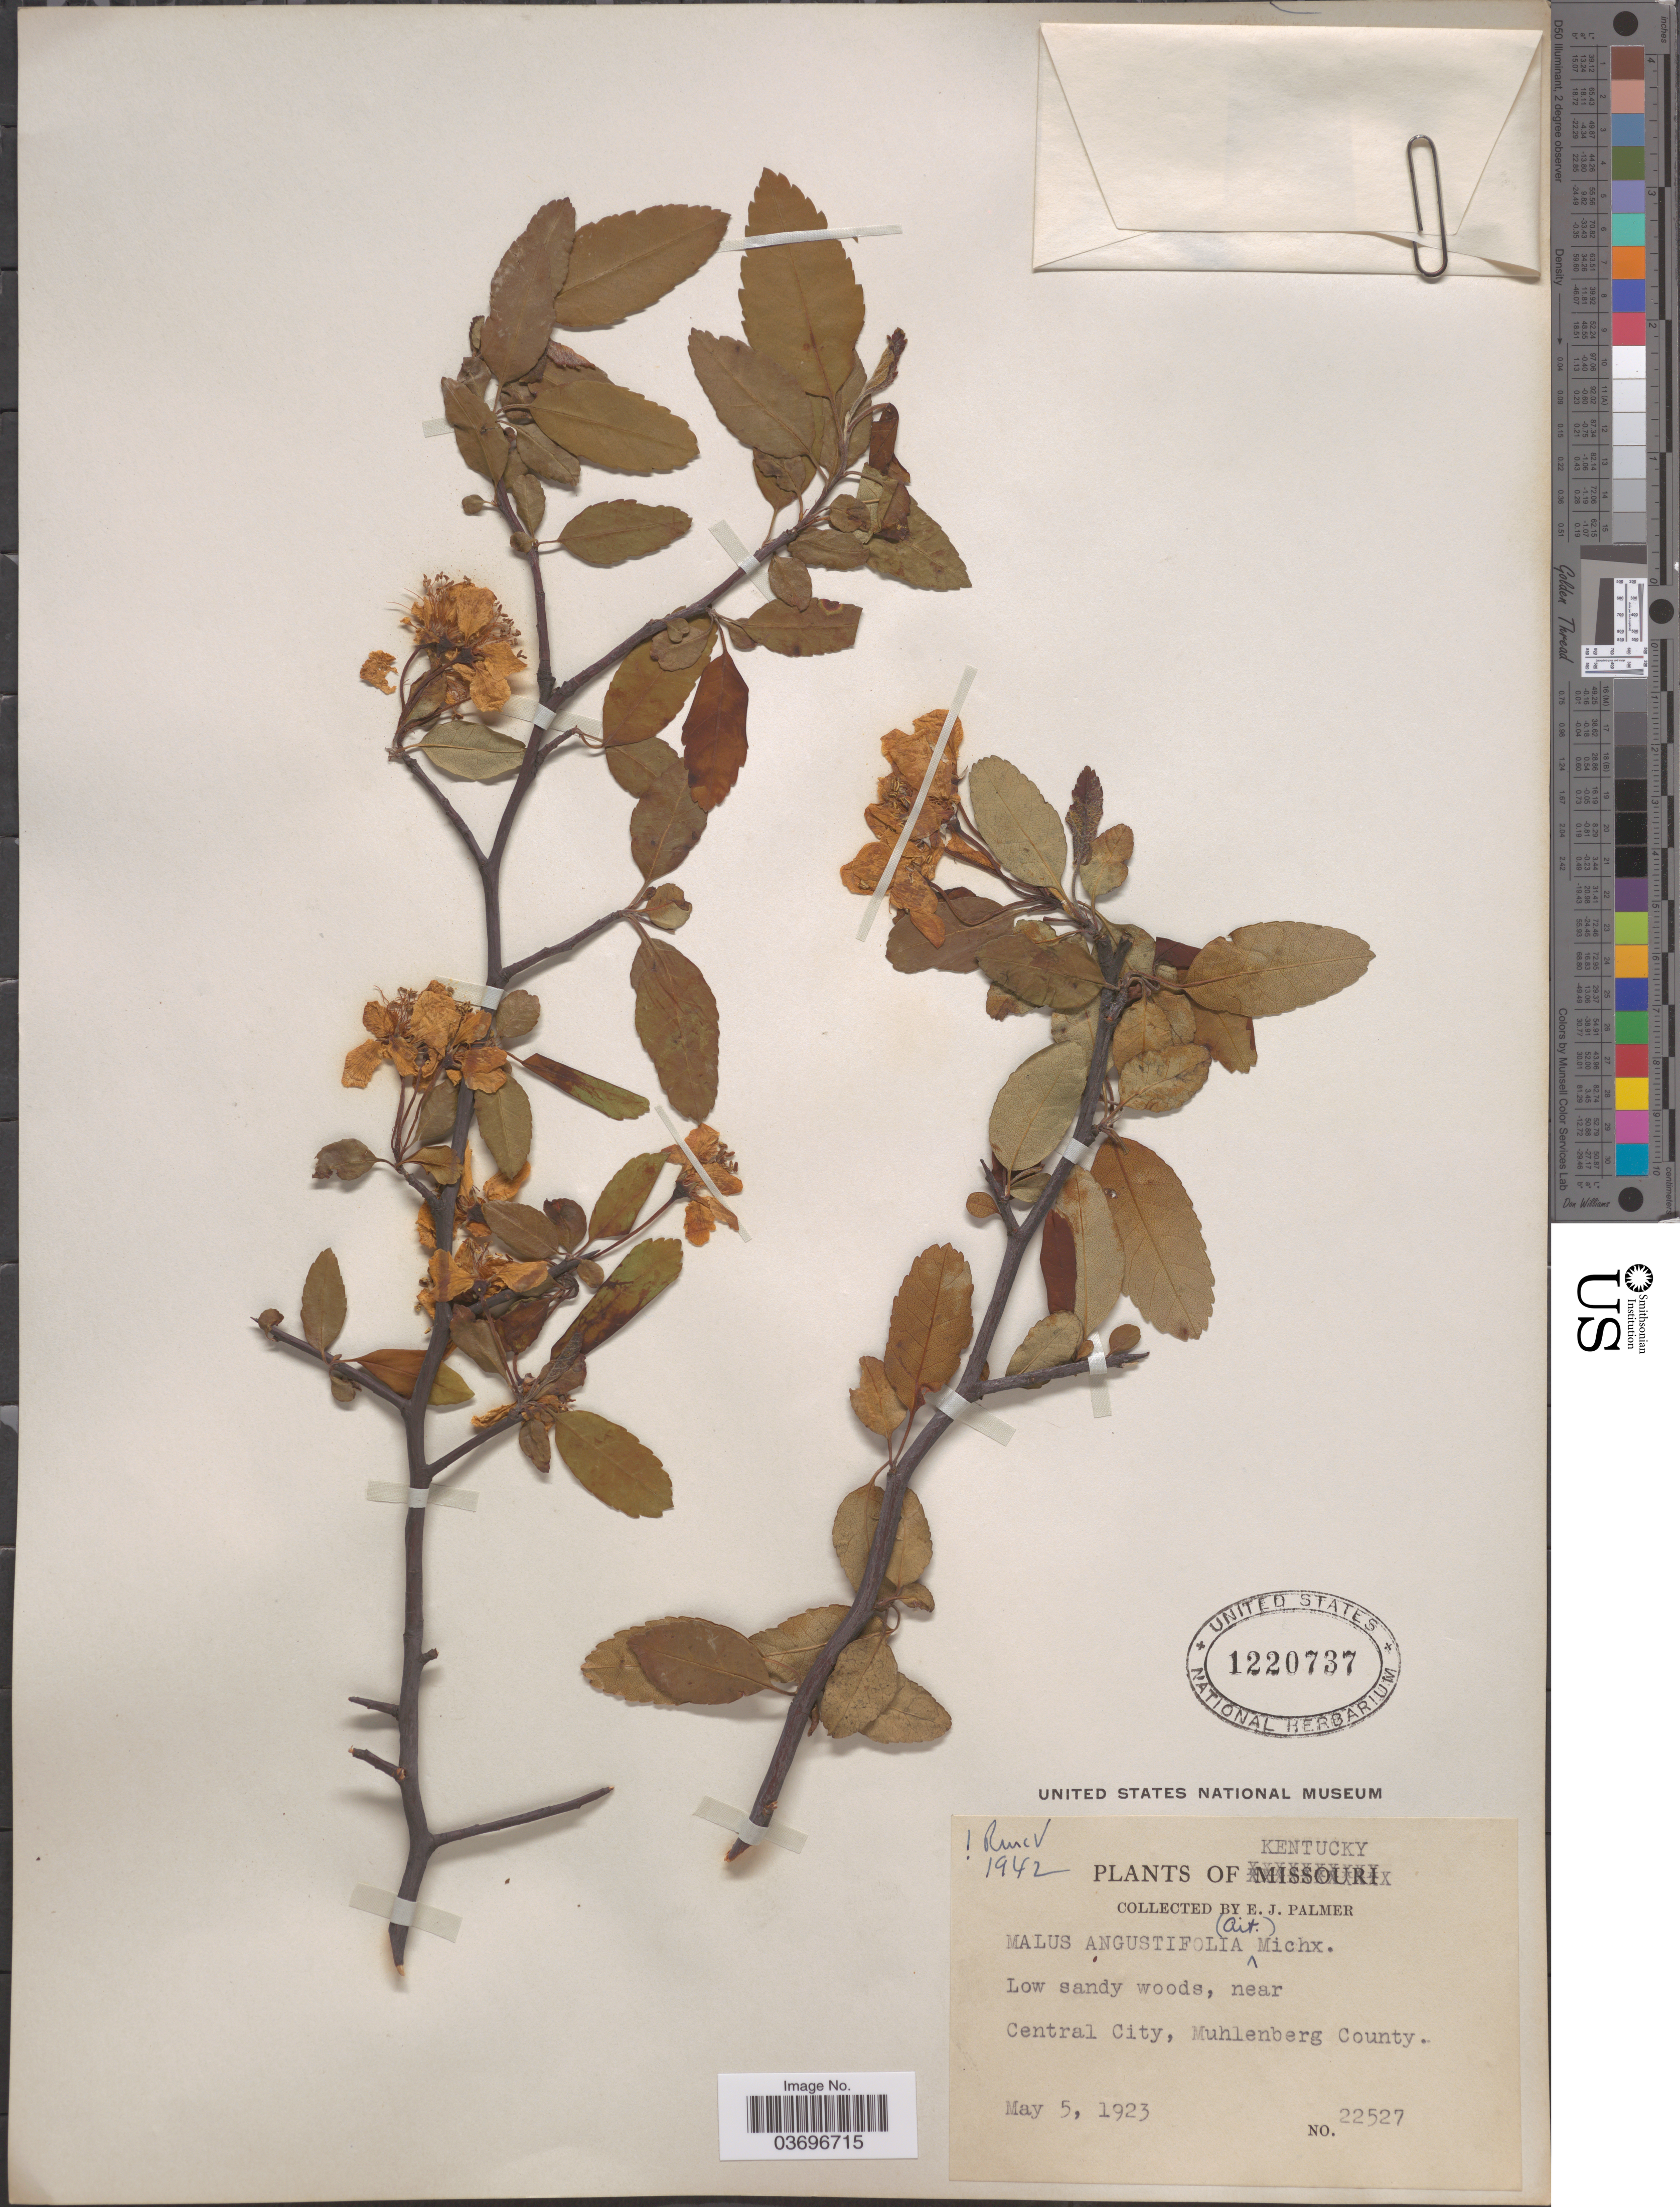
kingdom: Plantae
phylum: Tracheophyta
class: Magnoliopsida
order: Rosales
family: Rosaceae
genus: Malus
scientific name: Malus angustifolia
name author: (Aiton) Michx.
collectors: E. J. Palmer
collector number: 22527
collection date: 1923-05-05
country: United States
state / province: Kentucky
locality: Central City, Muhlenberg County.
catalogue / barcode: US 1220737